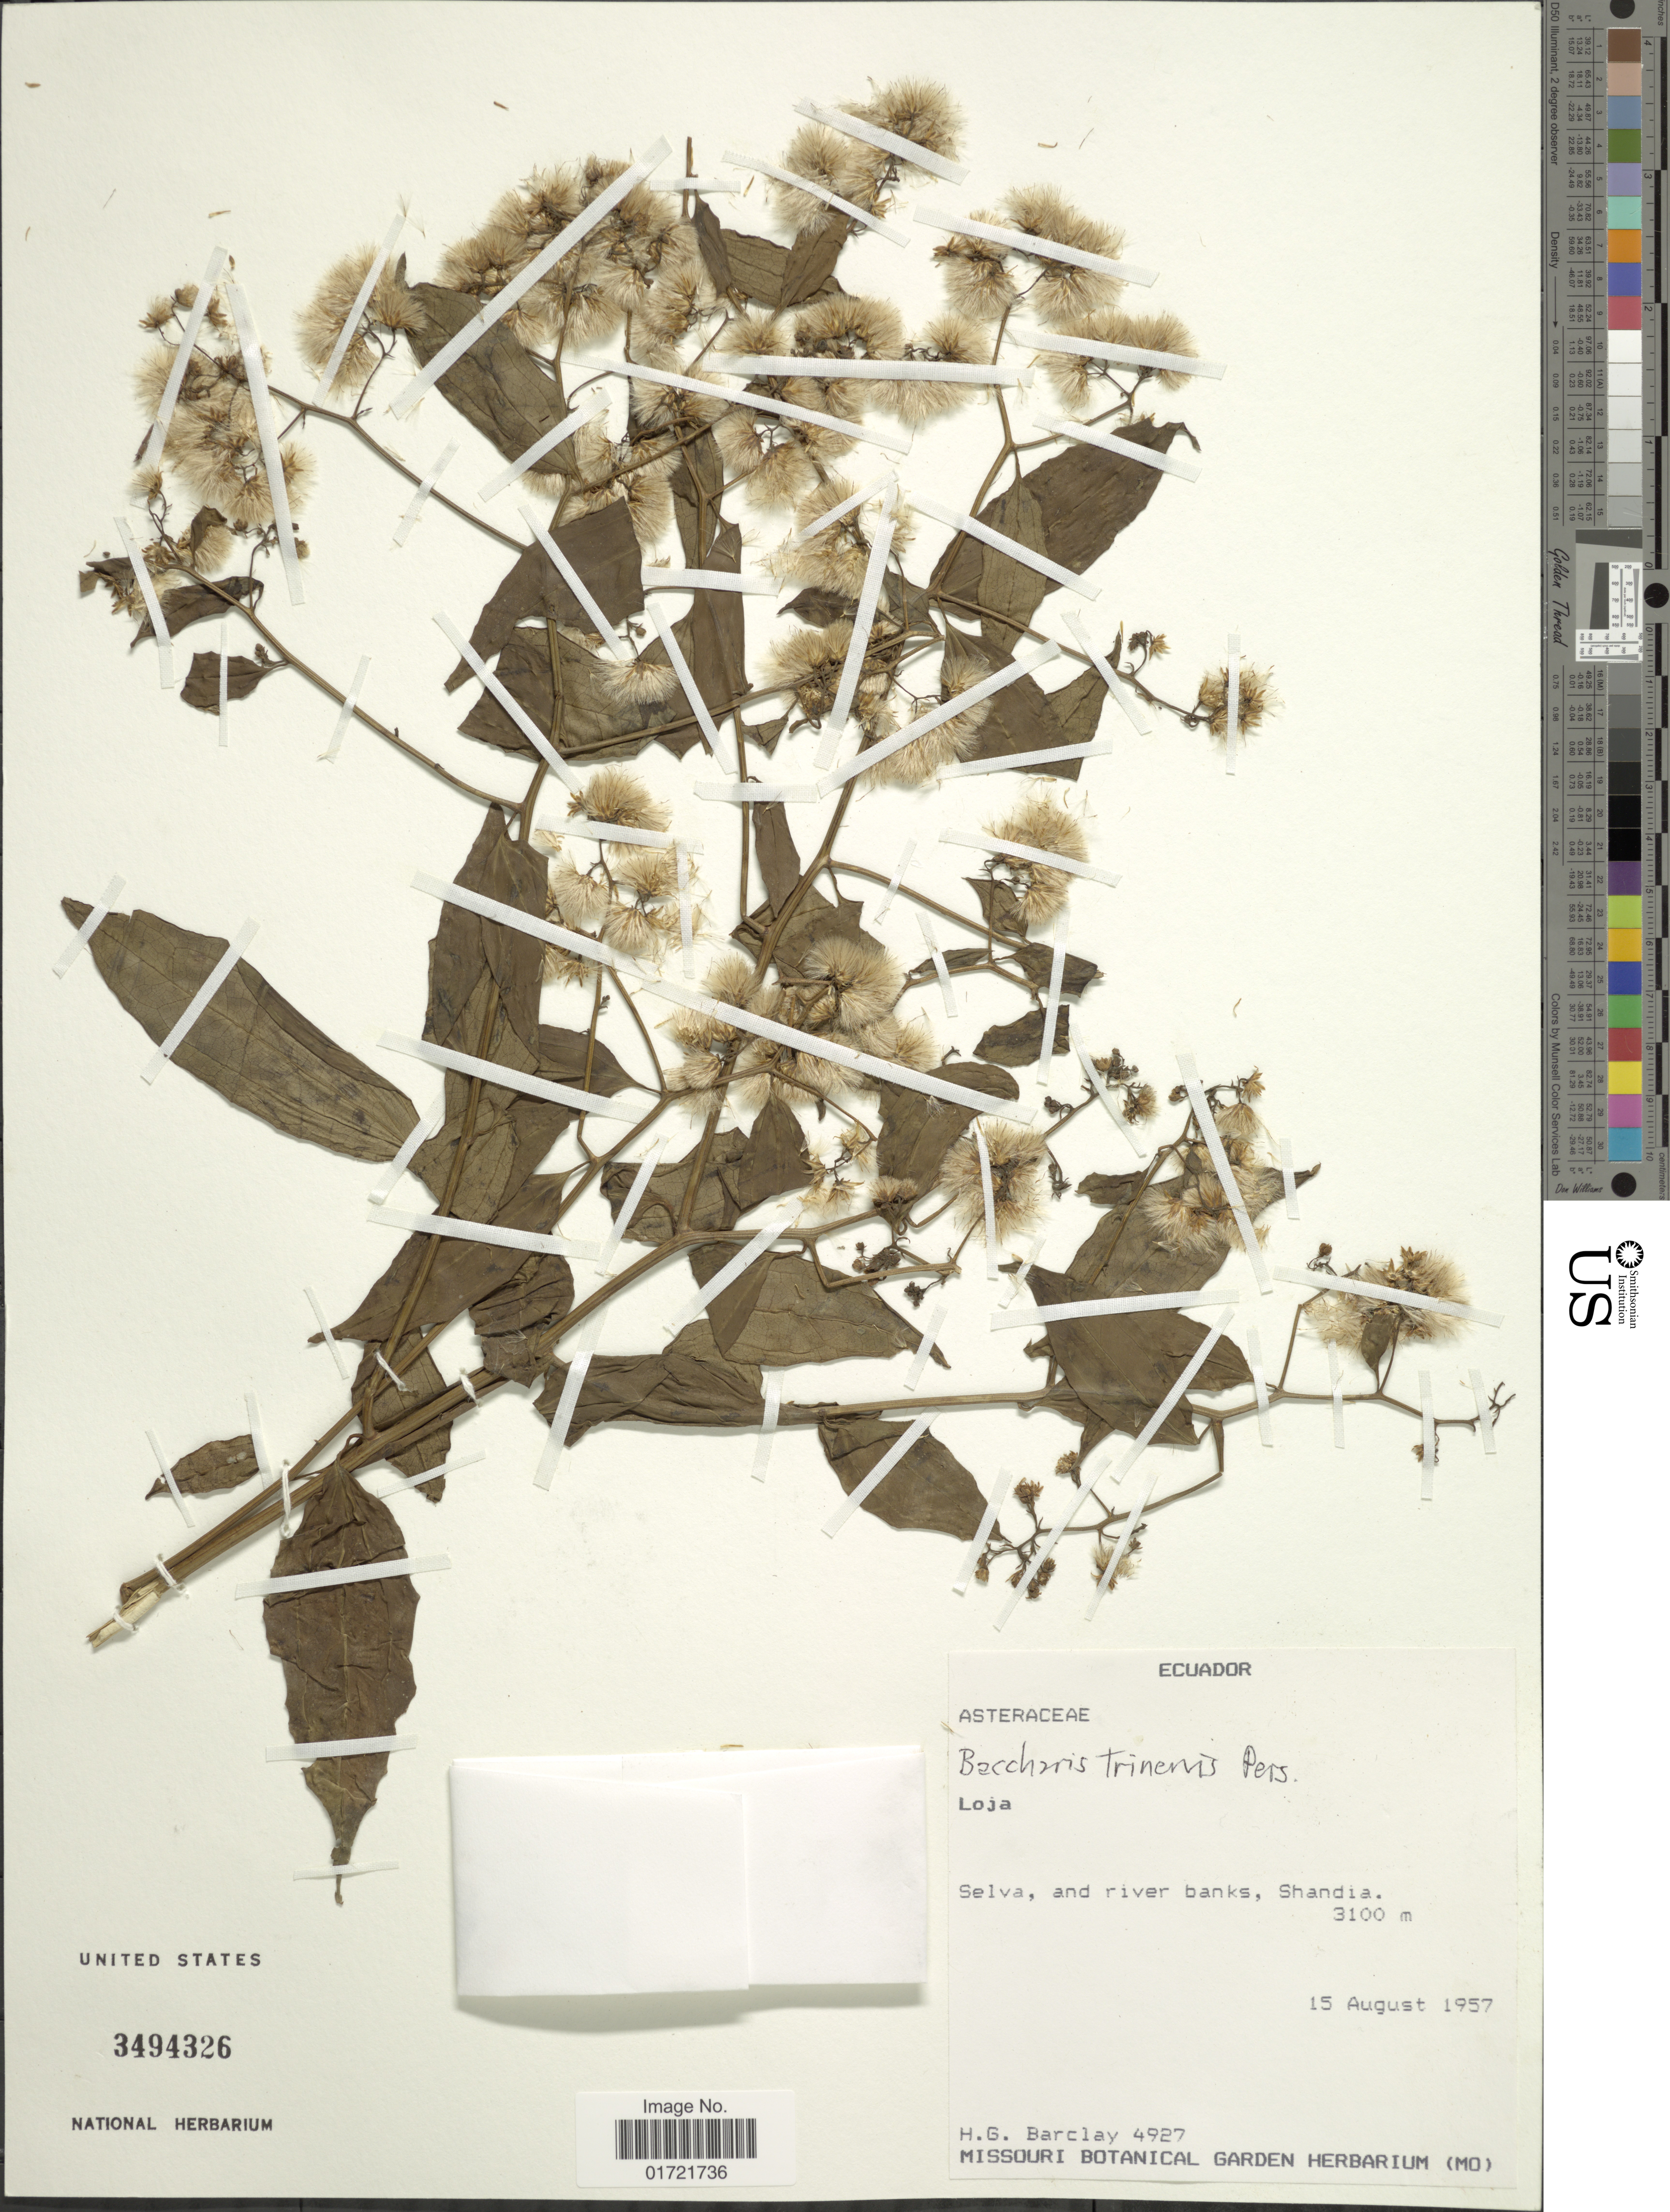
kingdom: Plantae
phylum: Tracheophyta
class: Magnoliopsida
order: Asterales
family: Asteraceae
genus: Baccharis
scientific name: Baccharis trinervis var. rhexioides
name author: (Kunth) Baker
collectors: H. G. Barclay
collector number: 4927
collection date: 1957-08-15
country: Ecuador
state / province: Loja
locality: Loja, Selva, and river banks, Shandia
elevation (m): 3100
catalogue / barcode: US 3494326